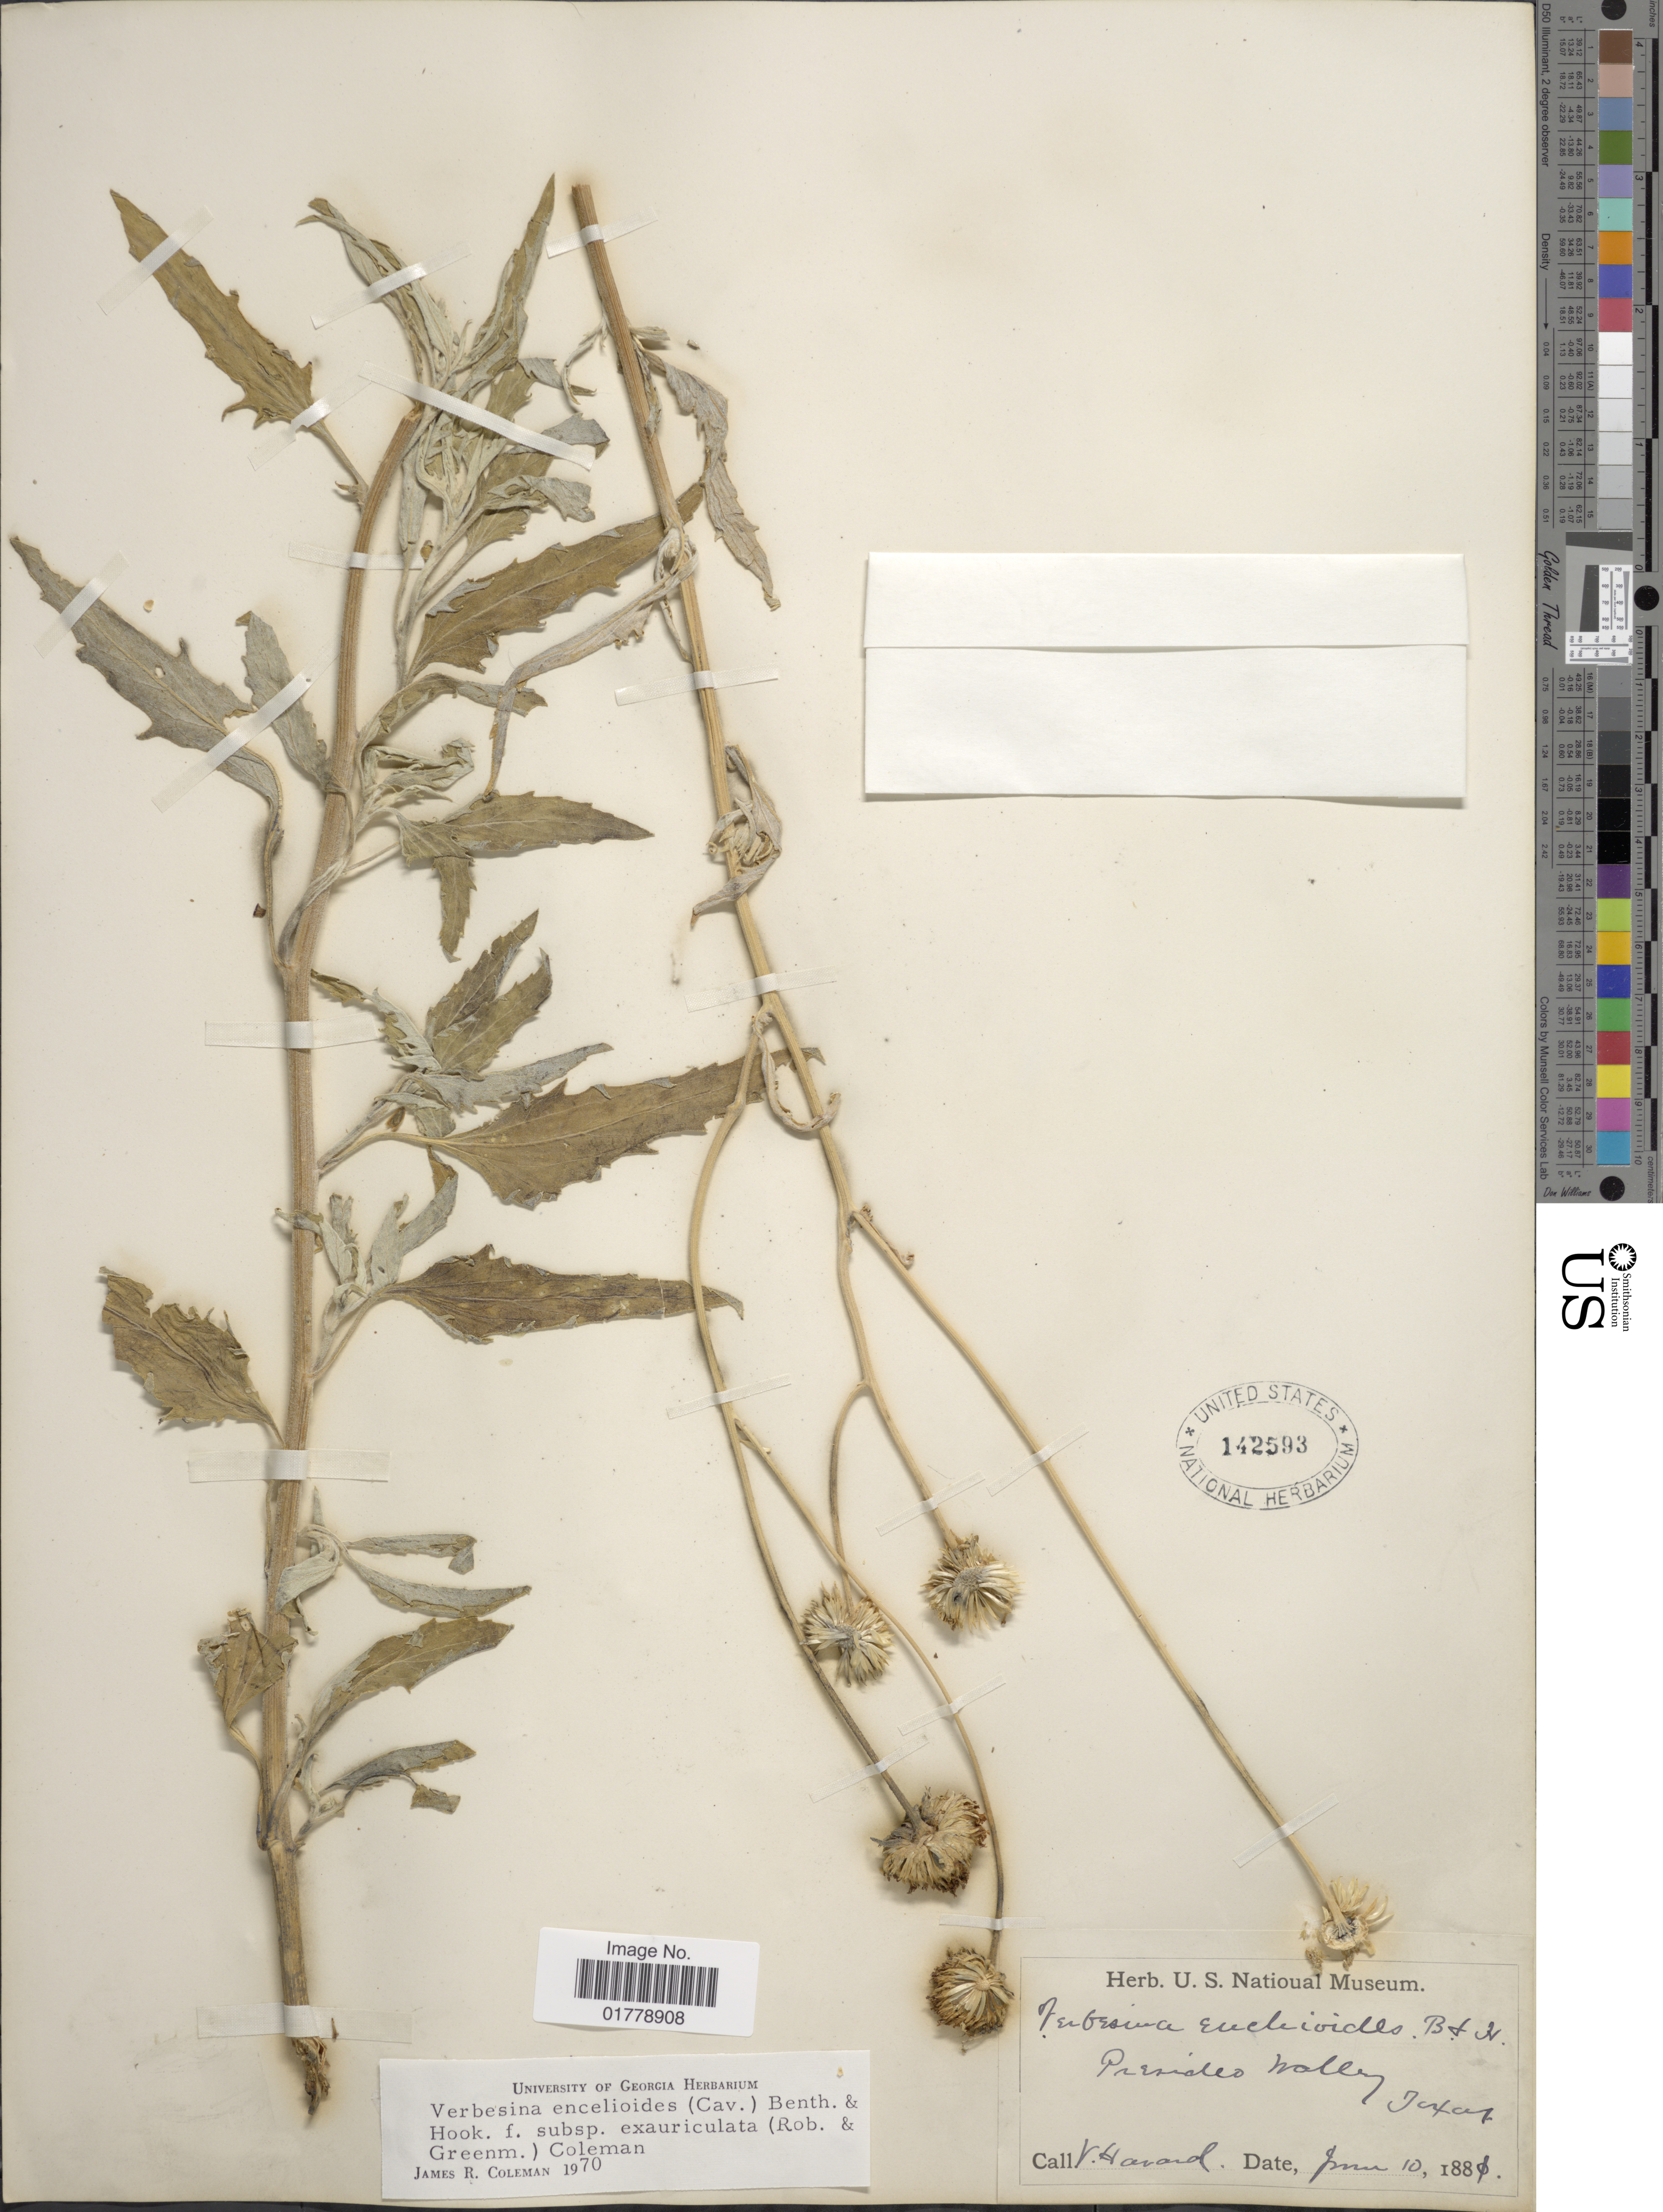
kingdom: Plantae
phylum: Tracheophyta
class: Magnoliopsida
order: Asterales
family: Asteraceae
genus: Verbesina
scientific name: Verbesina encelioides var. cana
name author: (B.L. Rob.) Greenm.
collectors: V. Havard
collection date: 1881-06-10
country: United States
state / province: Texas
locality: Paradise Valley. Texas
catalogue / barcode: US 142593